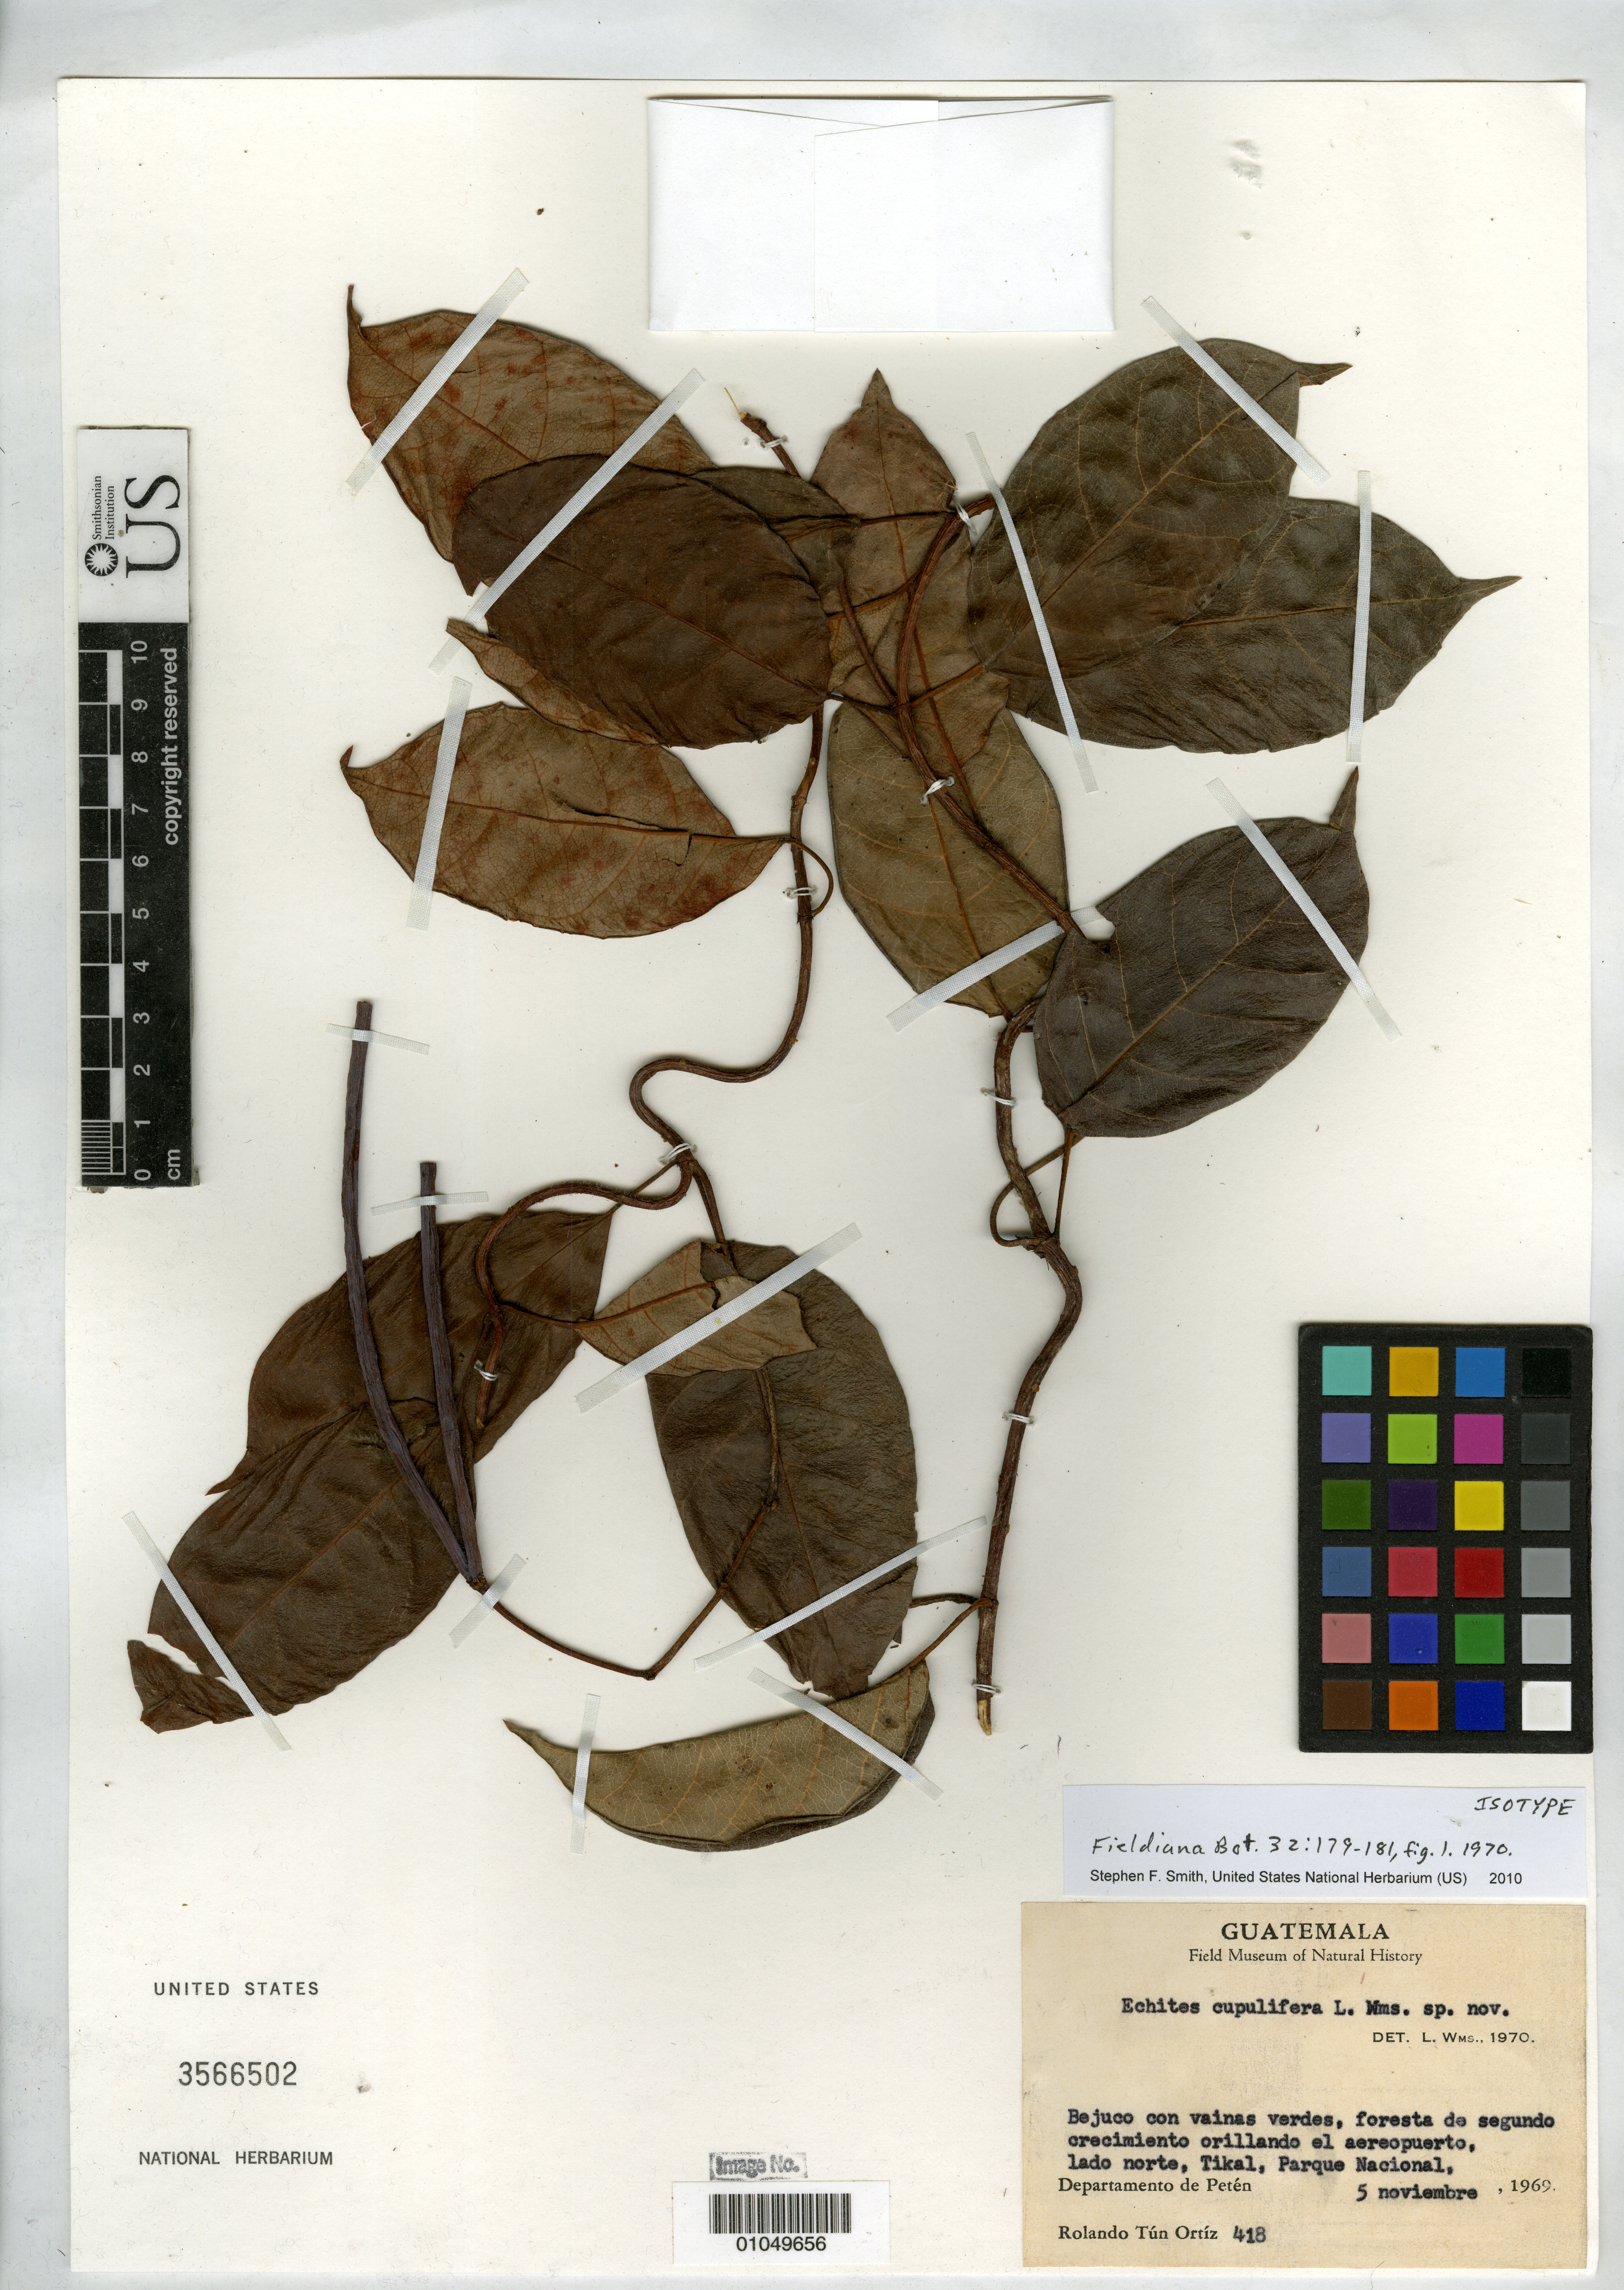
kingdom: Plantae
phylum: Tracheophyta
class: Magnoliopsida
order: Gentianales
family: Apocynaceae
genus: Echites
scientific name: Echites cupulifera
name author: L.O. Williams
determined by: Williams, Louis O.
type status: Isotype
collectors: R. T. Ortíz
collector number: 418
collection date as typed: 05 Nov 1969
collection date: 1969-11-05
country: Guatemala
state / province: El Petén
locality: Foresta de segundo crecimiento orillando el aereopuerto, Tikal, Parque Nacional, Departamento de Petén.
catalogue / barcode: US 3566502